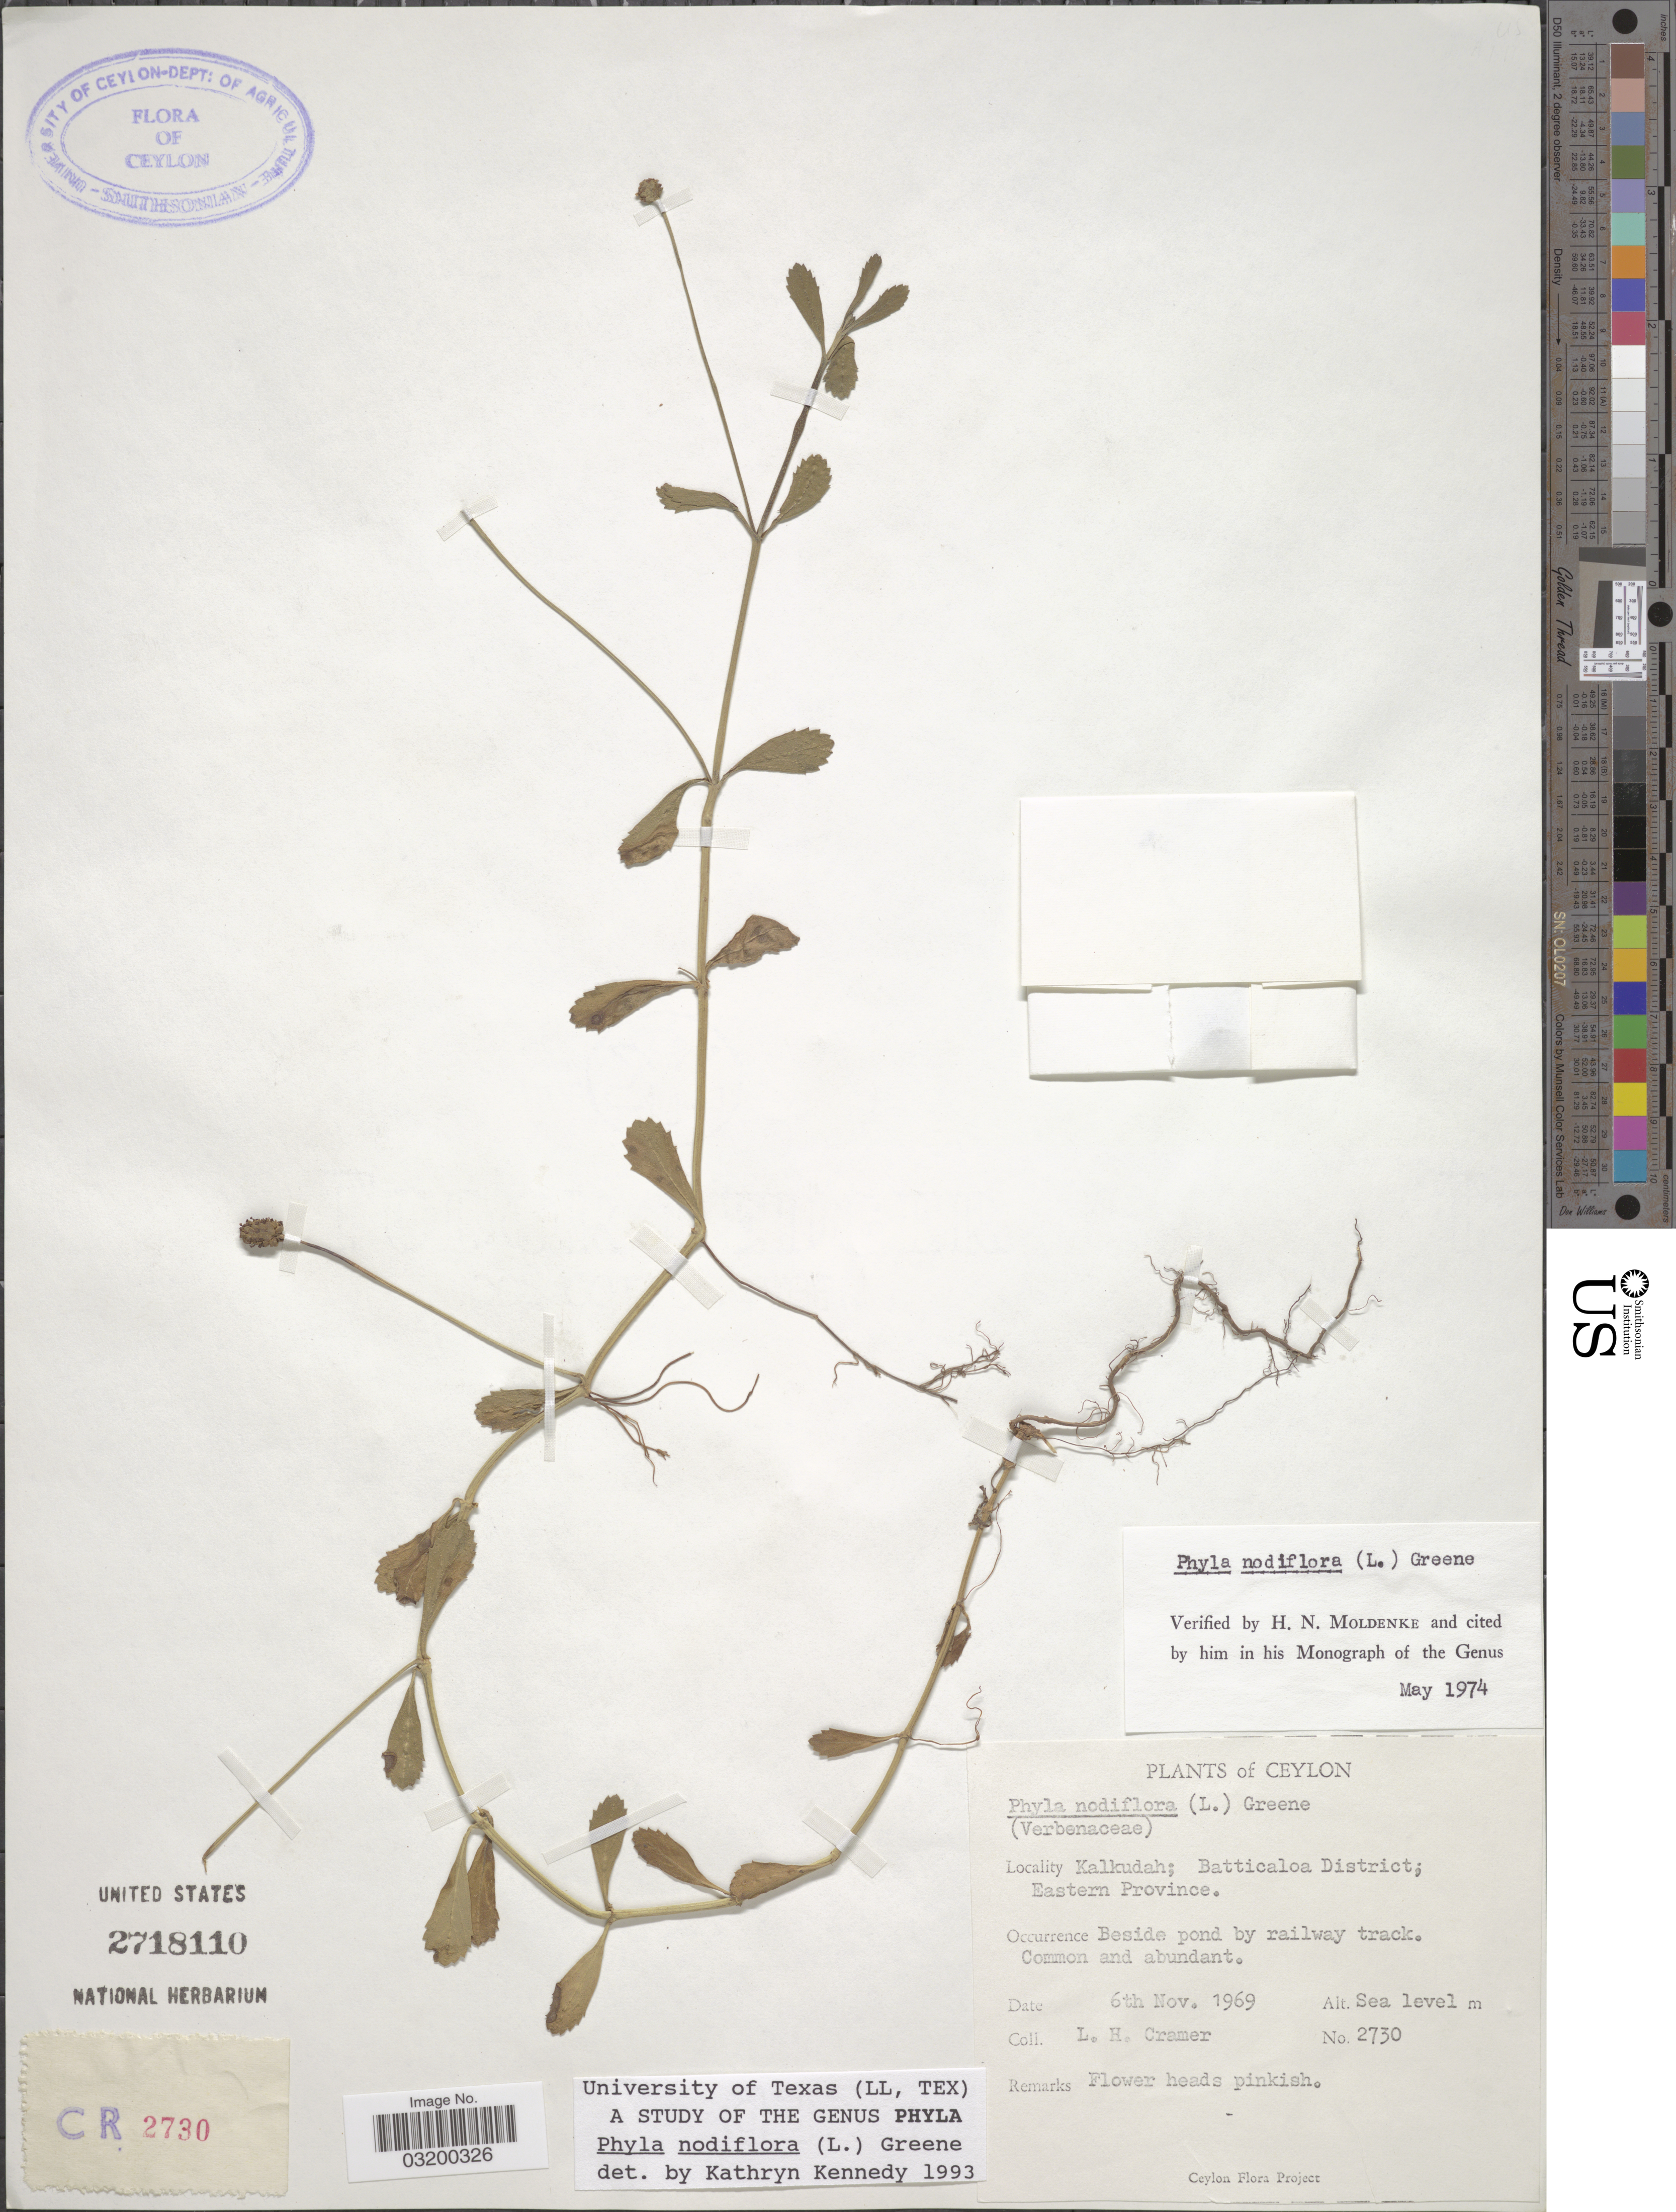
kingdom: Plantae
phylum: Tracheophyta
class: Magnoliopsida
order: Lamiales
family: Verbenaceae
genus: Phyla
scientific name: Phyla nodiflora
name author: (L.) Greene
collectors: L. H. Cramer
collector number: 2730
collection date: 1969-11-06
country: Sri Lanka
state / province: Eastern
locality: Ceylon. Kalkudah; Batticaloa District. Beside pond by railway track.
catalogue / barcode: US 2718110